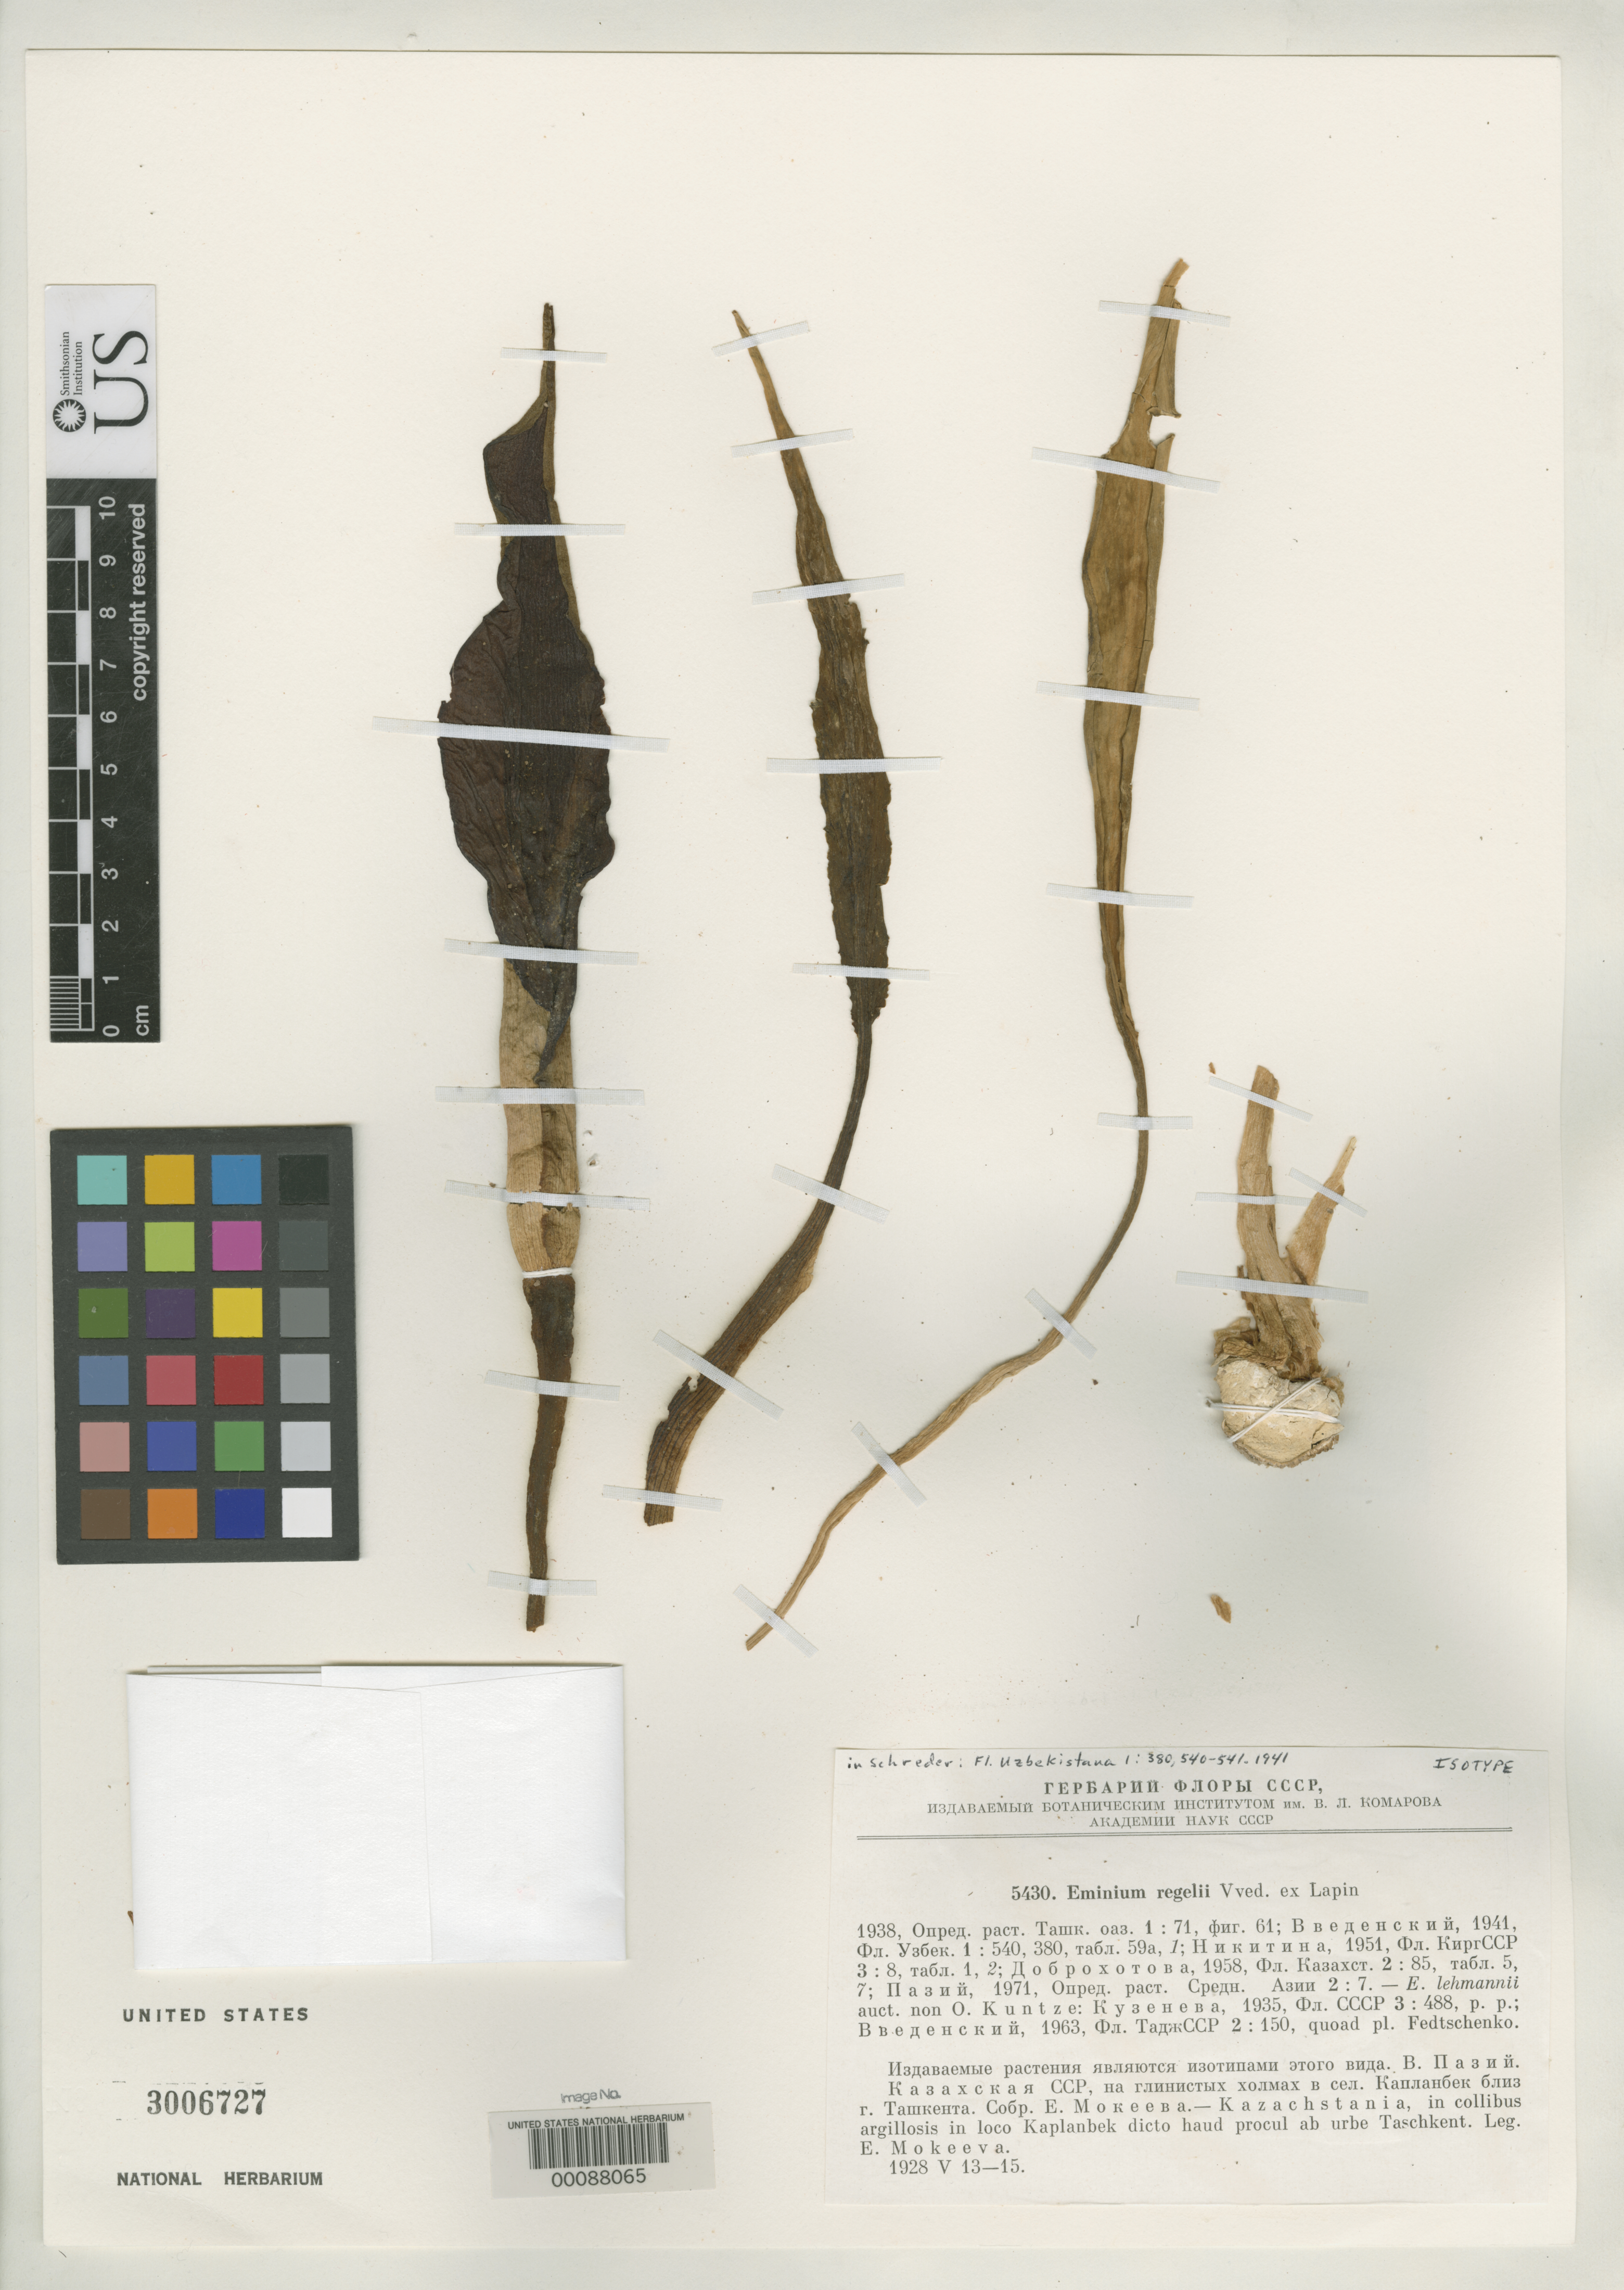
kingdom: Plantae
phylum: Tracheophyta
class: Liliopsida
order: Alismatales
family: Araceae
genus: Eminium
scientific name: Eminium regelii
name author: Vved. ex Lapin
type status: Isotype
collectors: E. Mokeeva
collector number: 5430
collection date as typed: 13 May 1928 to 15 May 1928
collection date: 1928-05-13/1928-05-15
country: Kazakhstan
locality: Near Kaplanbek, not far from Tashkent.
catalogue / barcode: US 3006727